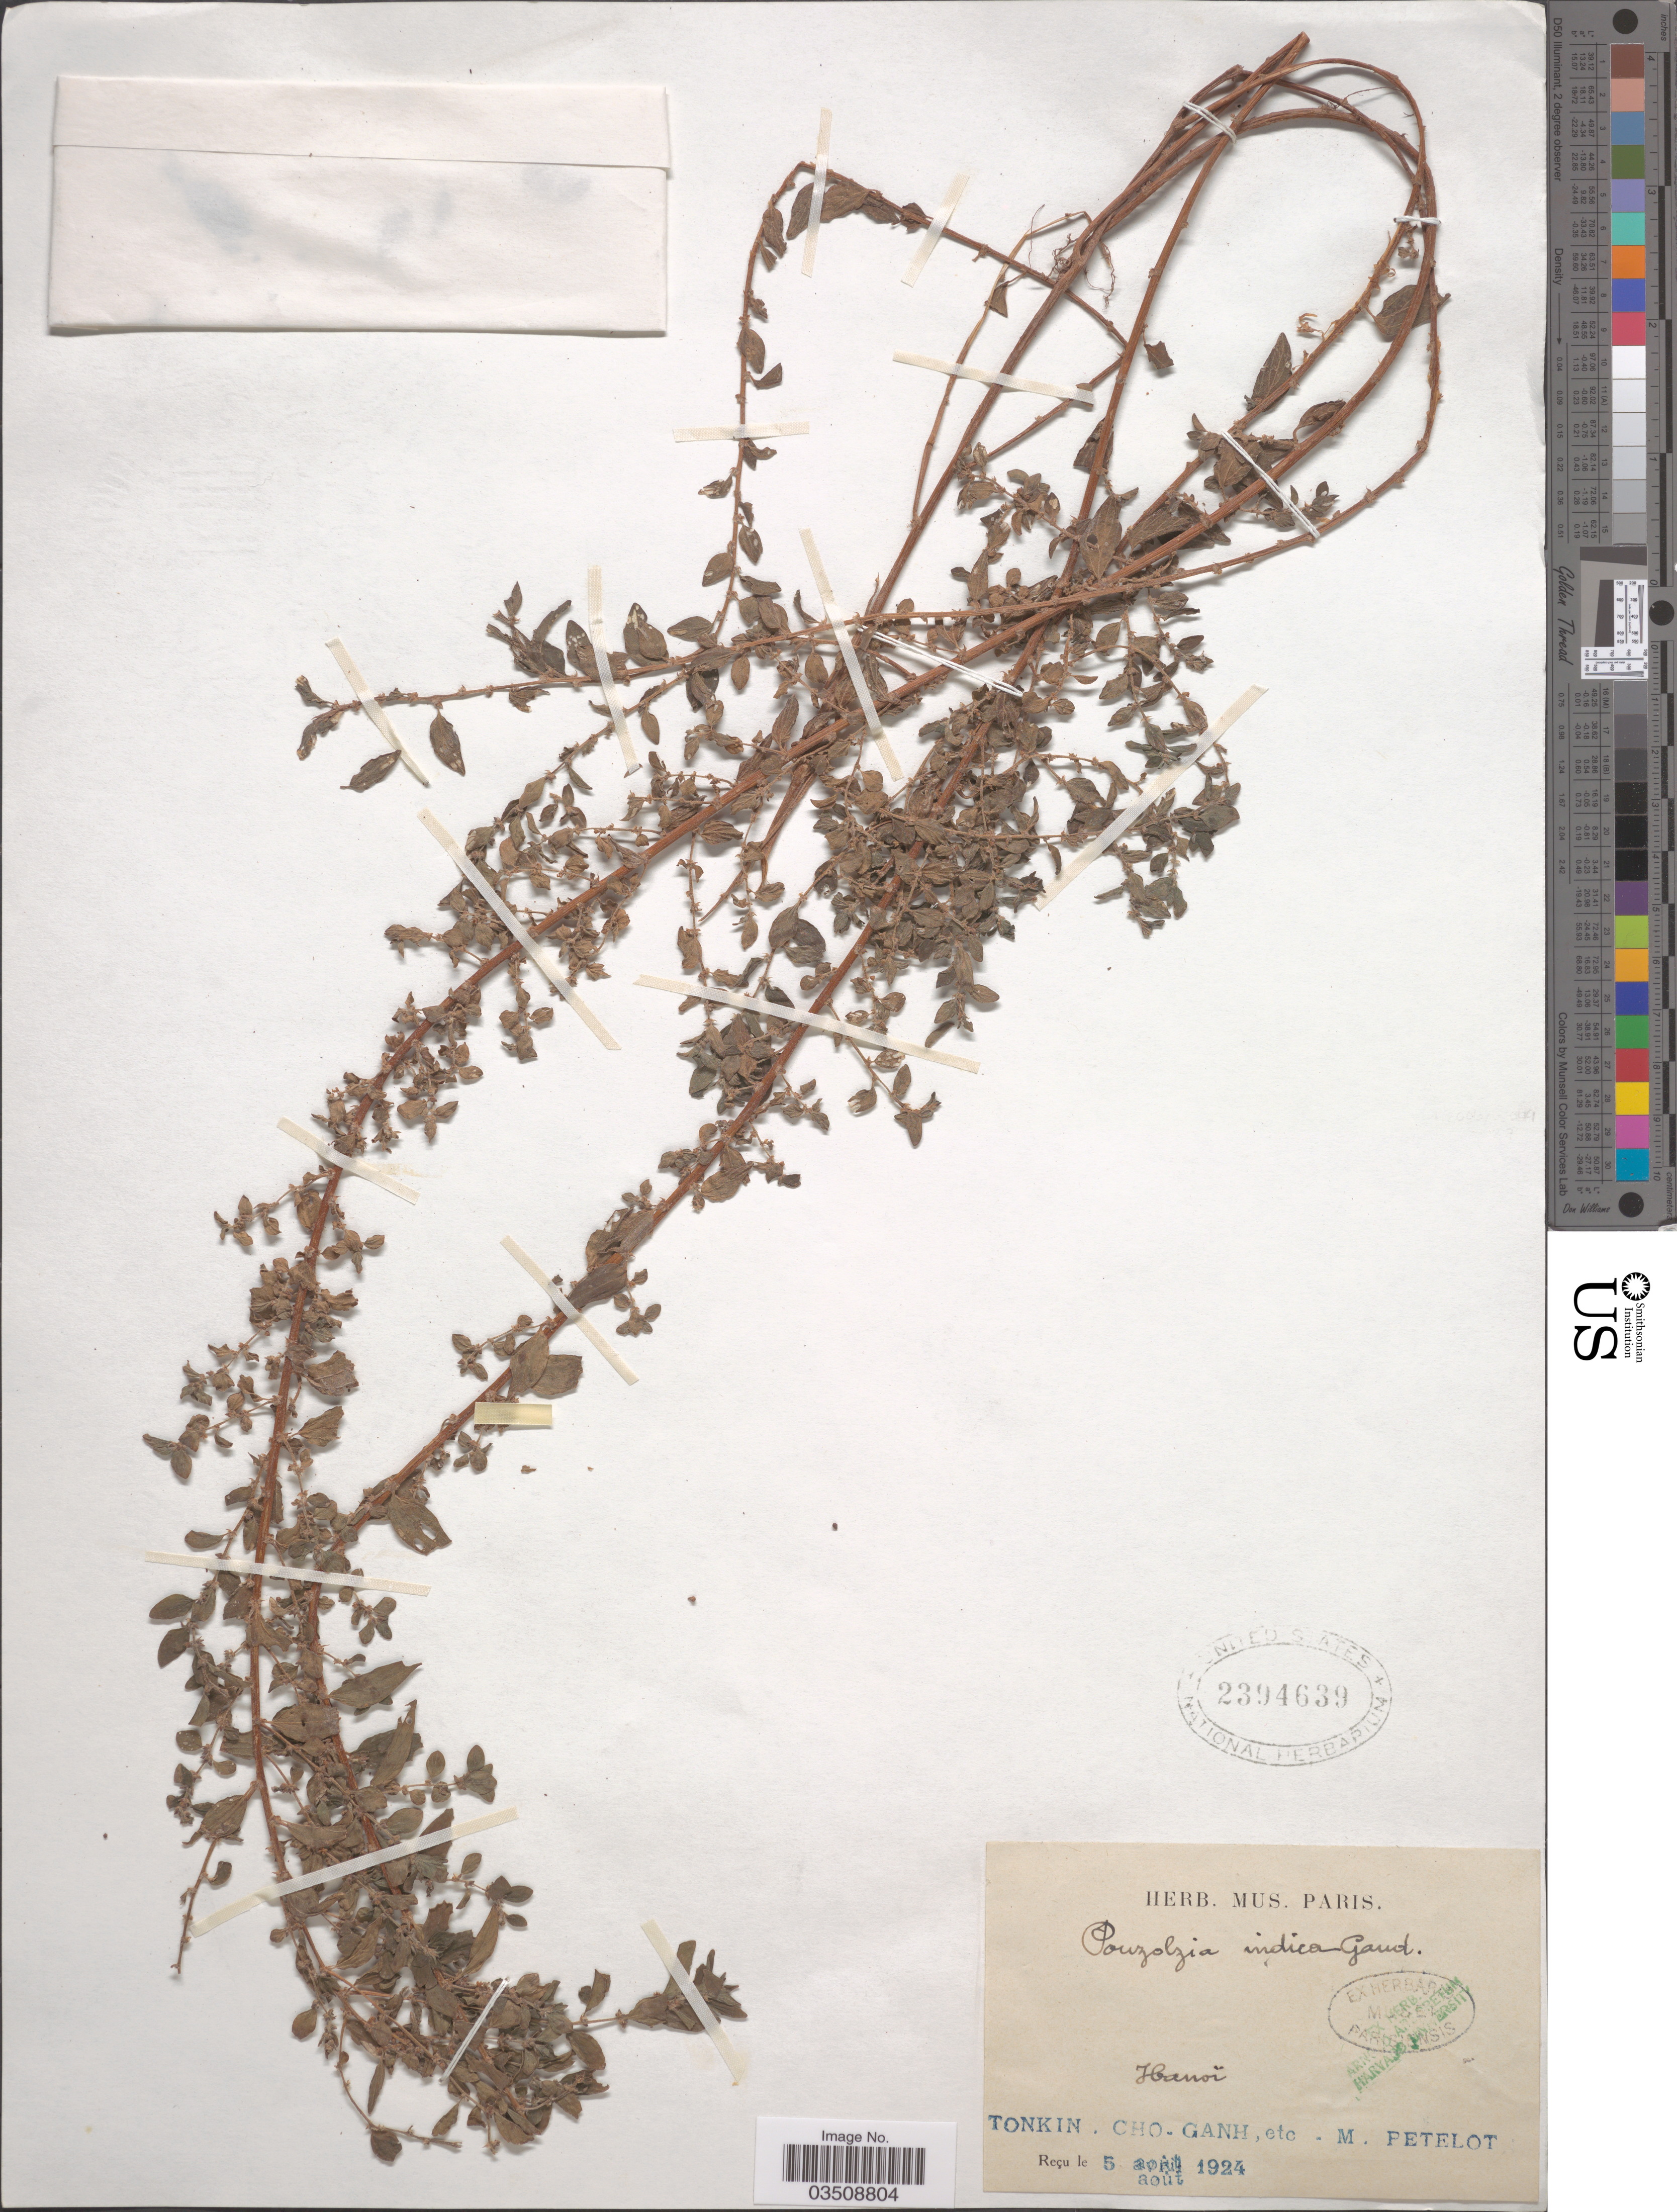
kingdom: Plantae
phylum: Tracheophyta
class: Magnoliopsida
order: Rosales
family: Urticaceae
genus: Pouzolzia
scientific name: Pouzolzia zeylanica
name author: (L.) Benn.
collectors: M. Petelot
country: Vietnam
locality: Hanoï. Tonkin, Cho-Ganh, etc.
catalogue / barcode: US 2394639